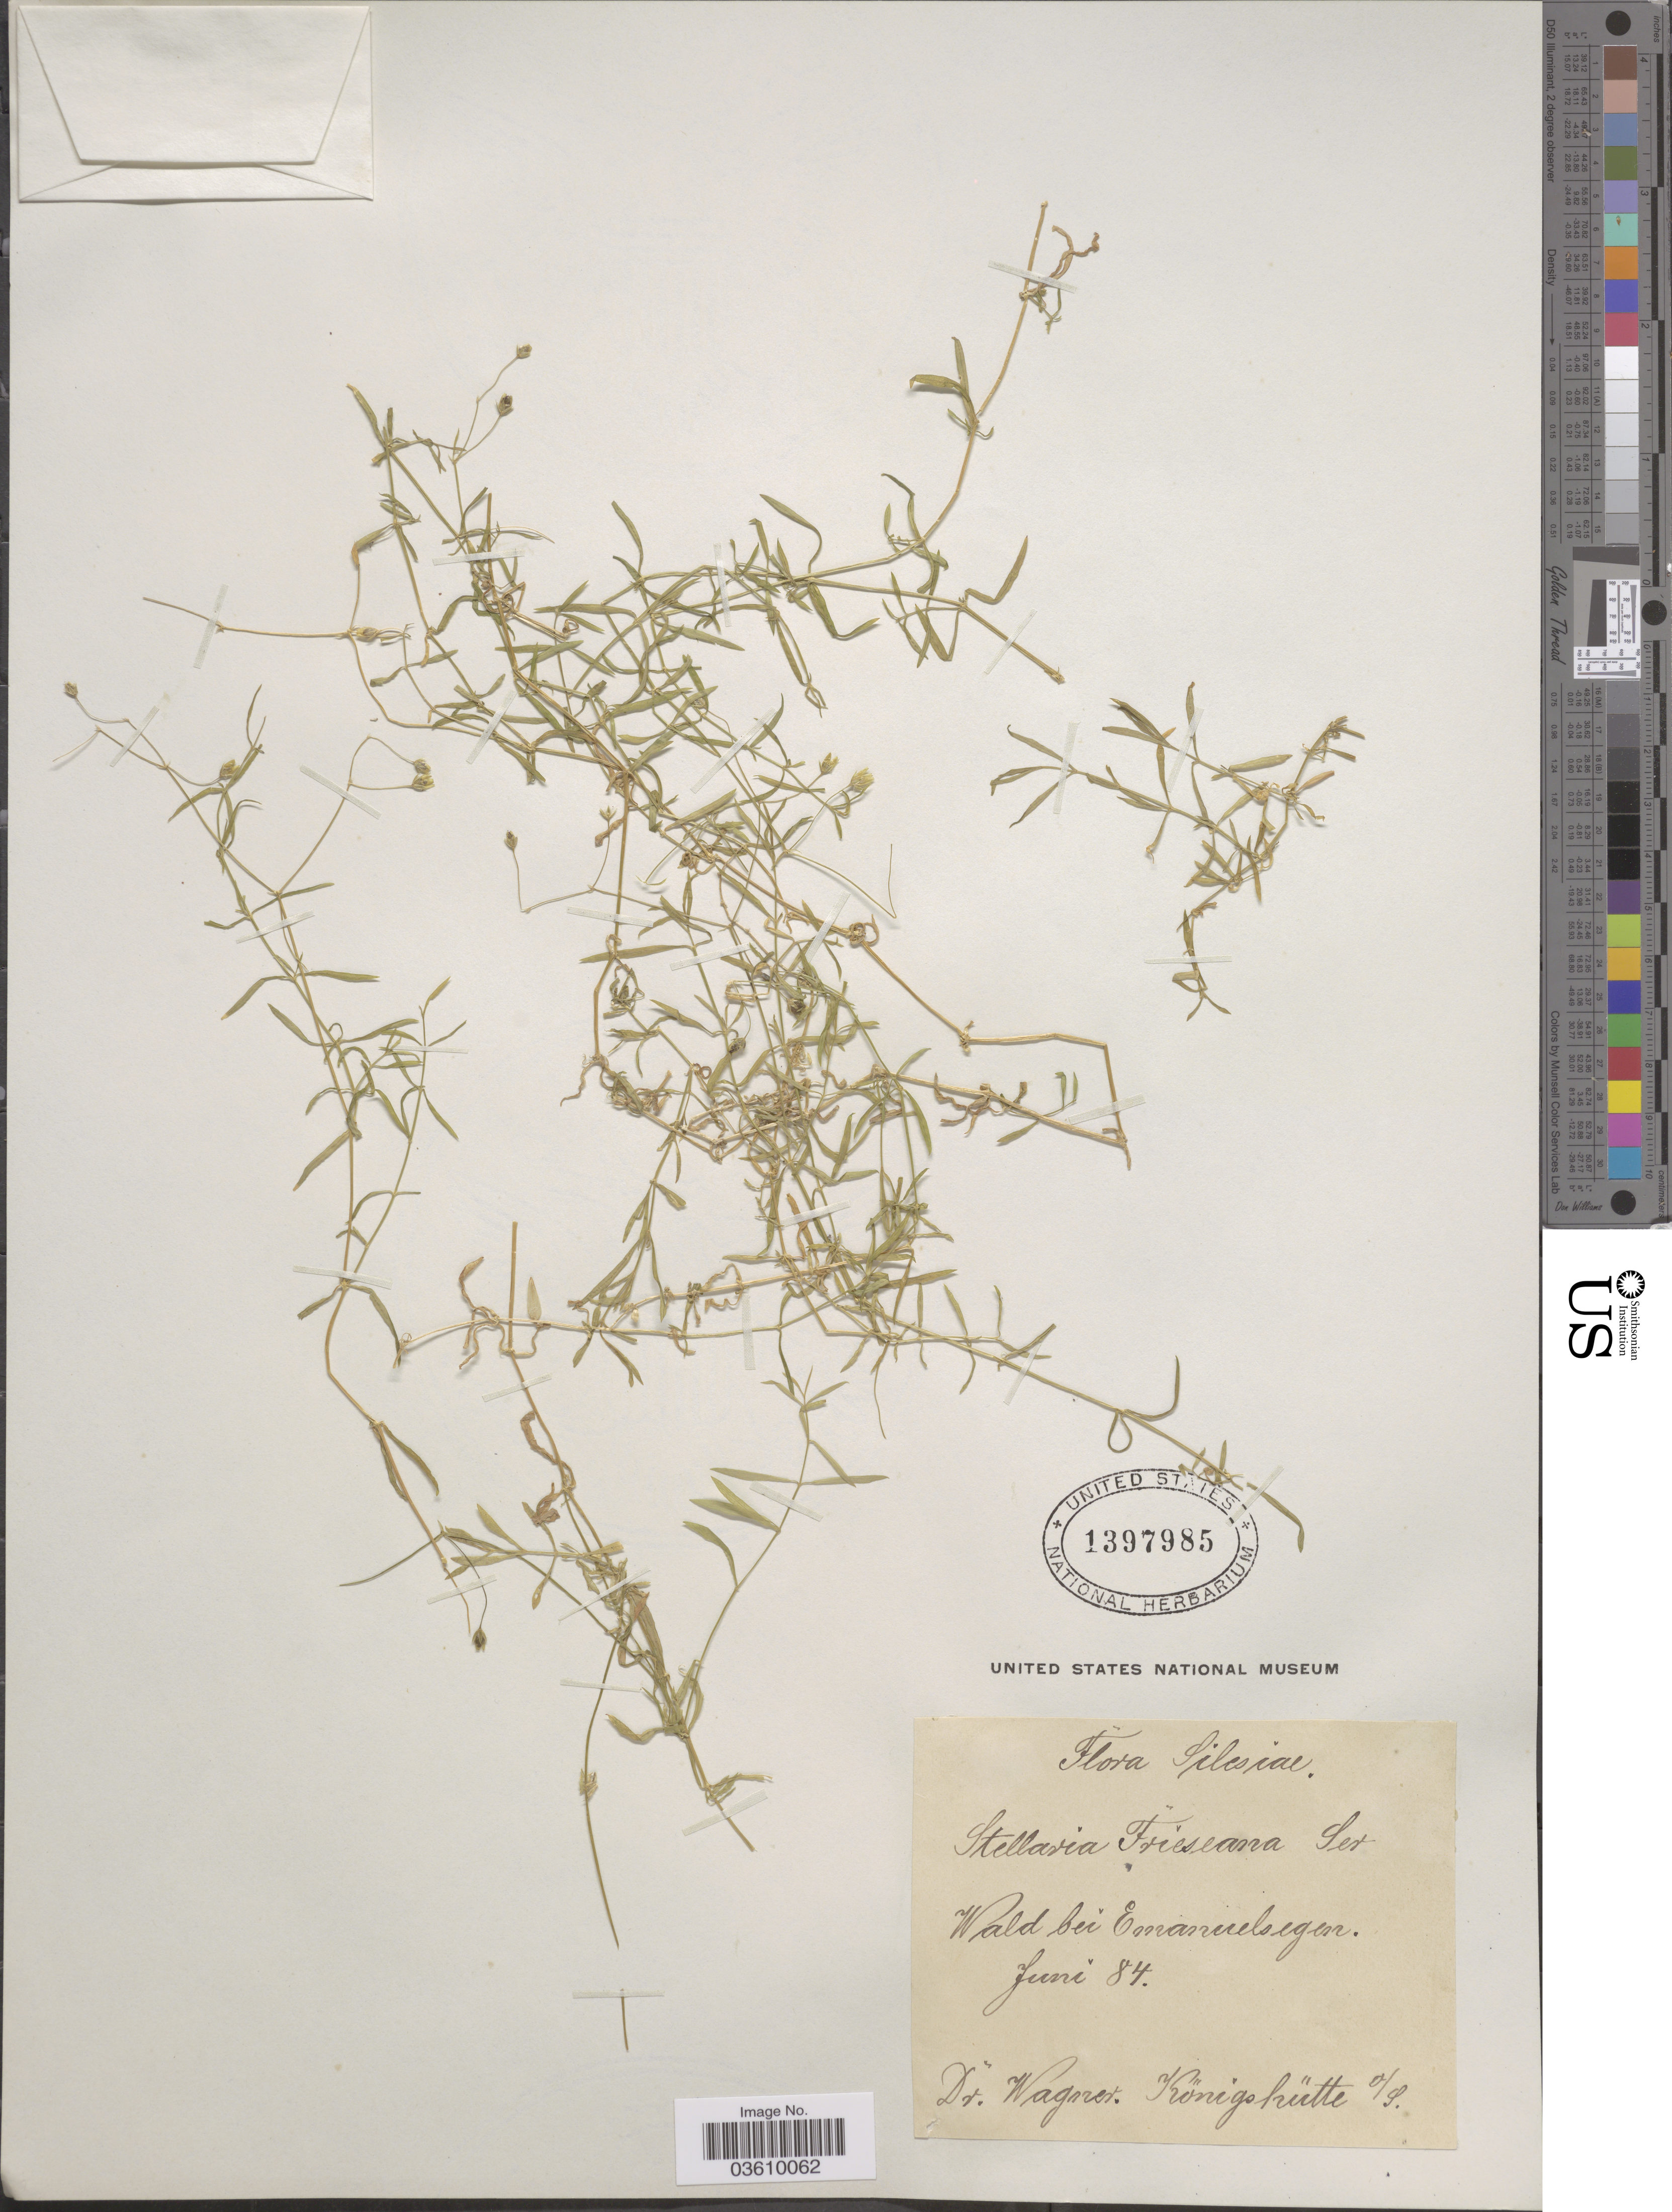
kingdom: Plantae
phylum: Tracheophyta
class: Magnoliopsida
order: Caryophyllales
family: Caryophyllaceae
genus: Stellaria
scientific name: Stellaria friesiana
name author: Ser.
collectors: -- Wagner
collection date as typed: Transcribed d/m/y: /6/84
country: Poland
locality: Silesiae. Wald bei Emanuelsegen. Königshütte.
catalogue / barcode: US 1397985